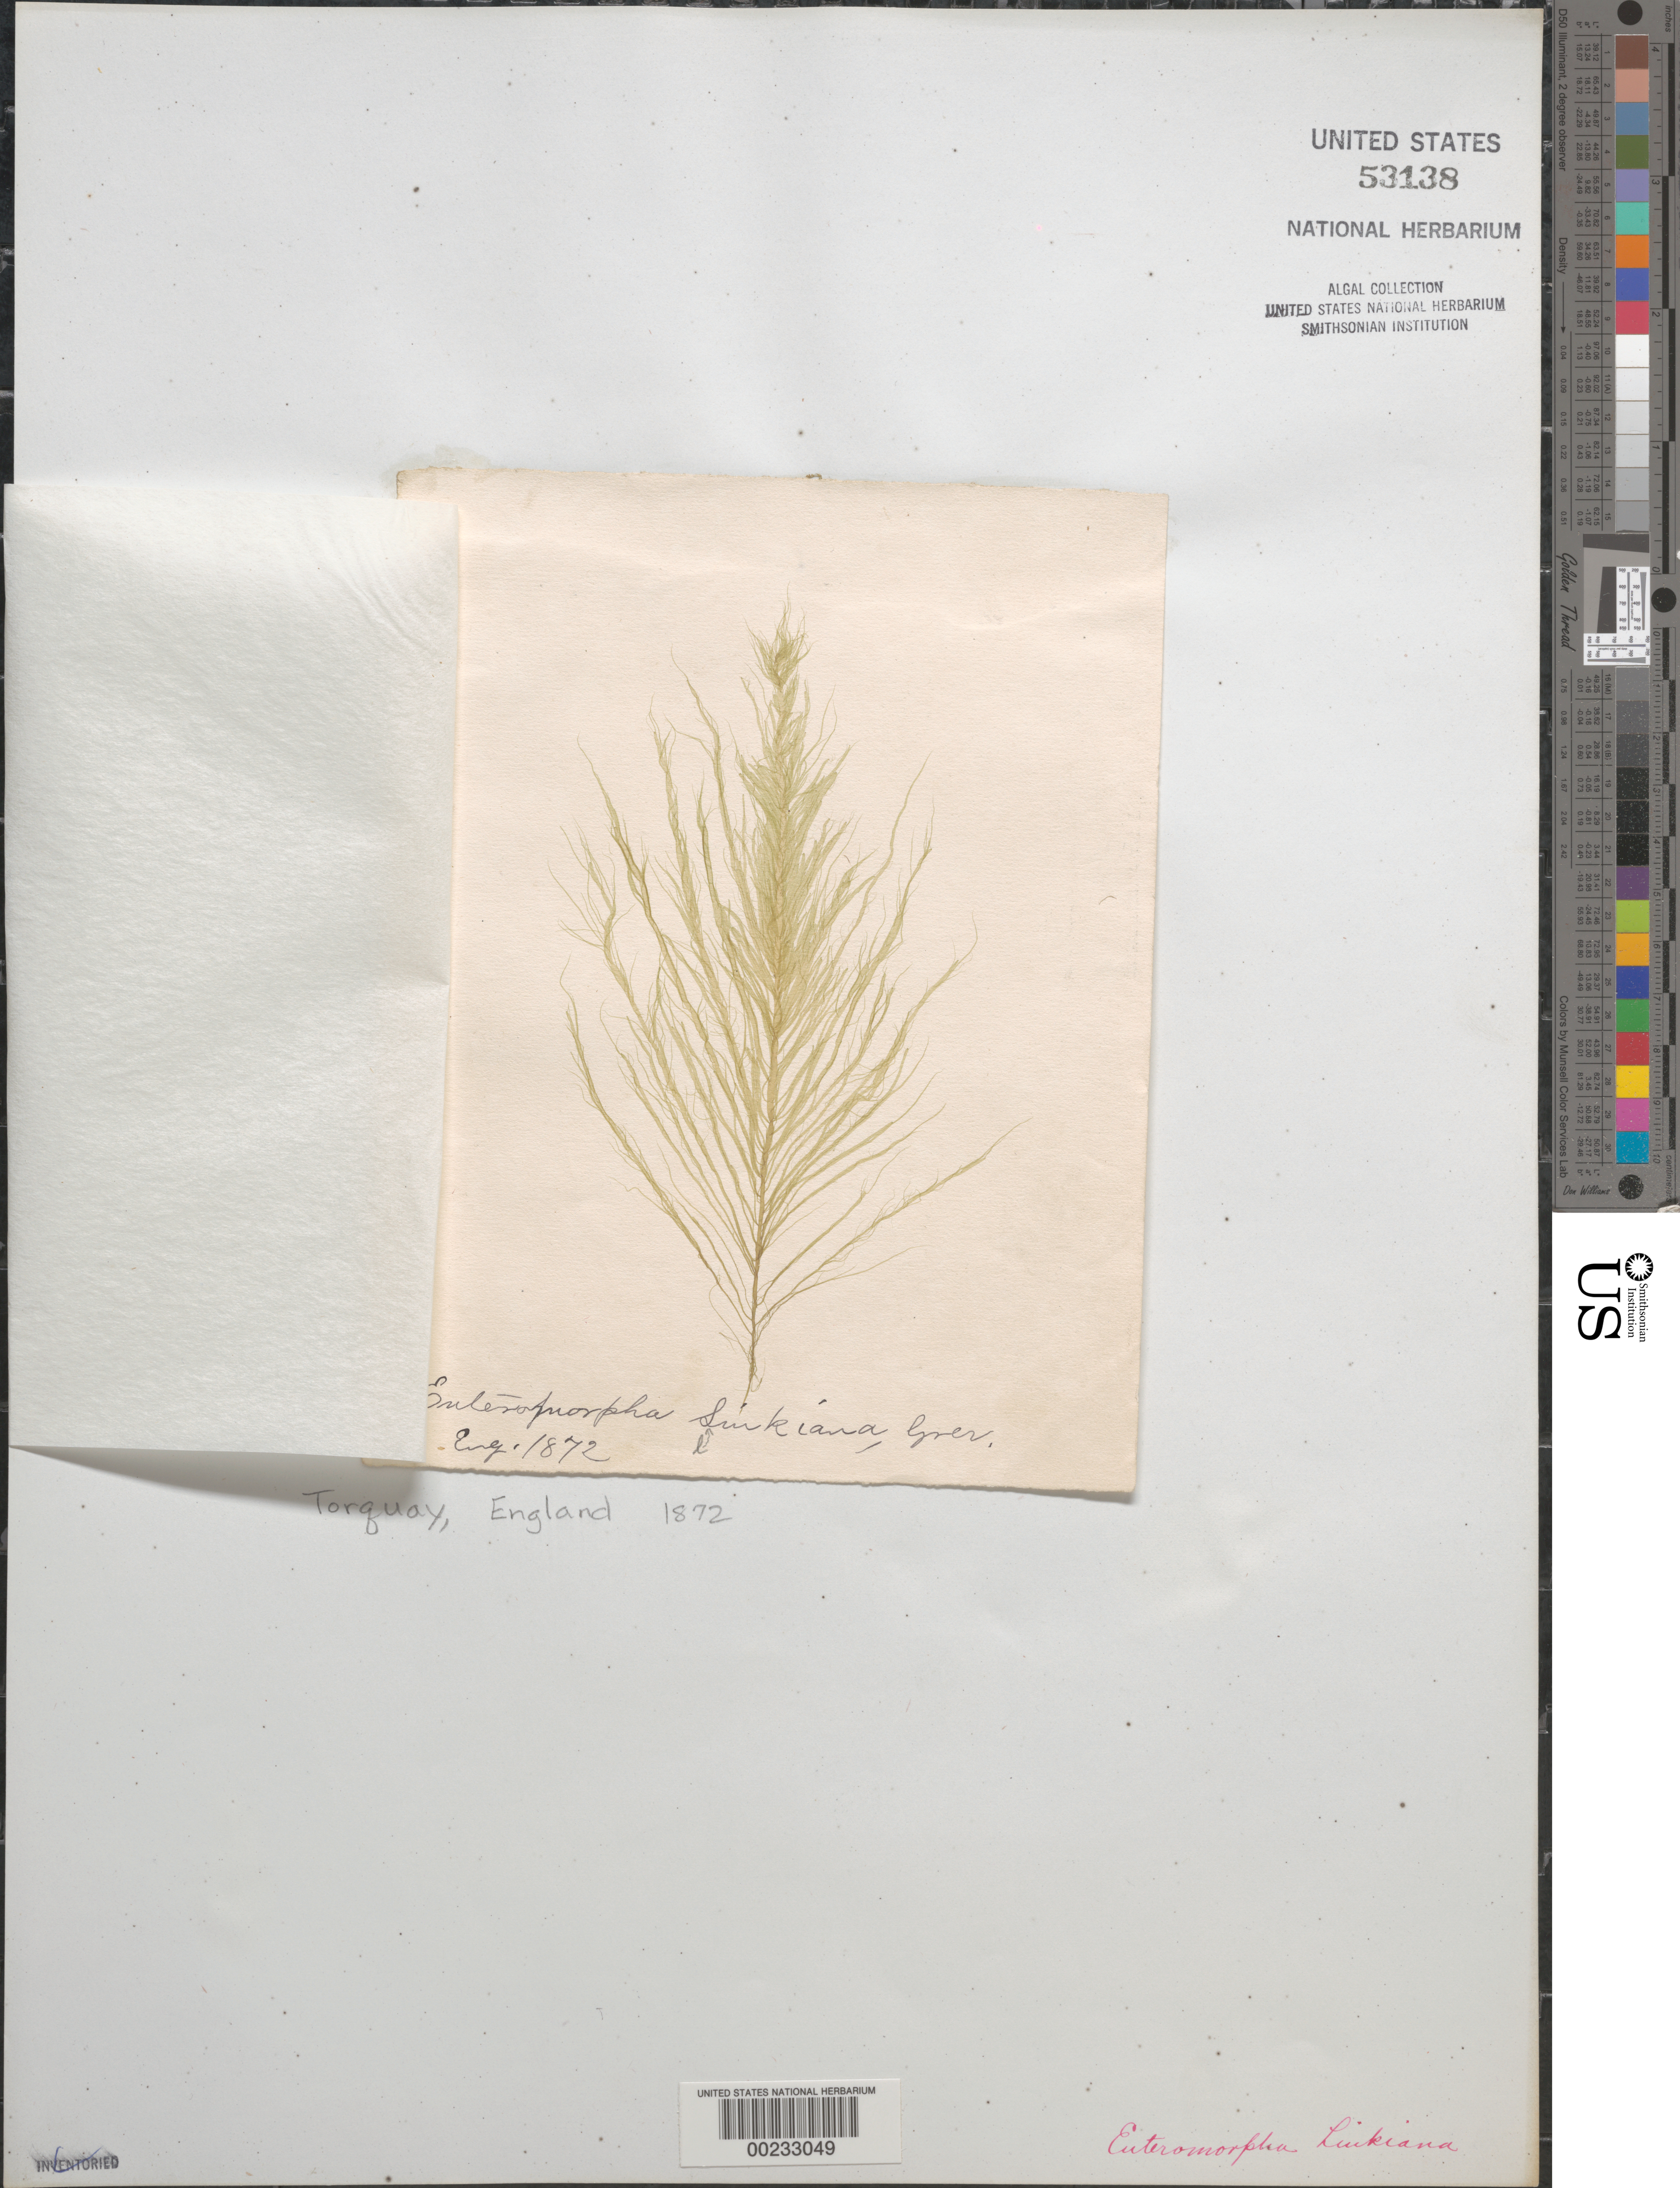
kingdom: Plantae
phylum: Chlorophyta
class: Ulvophyceae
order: Ulvales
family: Ulvaceae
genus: Ulva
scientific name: Ulva compressa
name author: L.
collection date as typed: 1872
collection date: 1872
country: United Kingdom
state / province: England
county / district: Devon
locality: Torquay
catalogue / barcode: US 53138